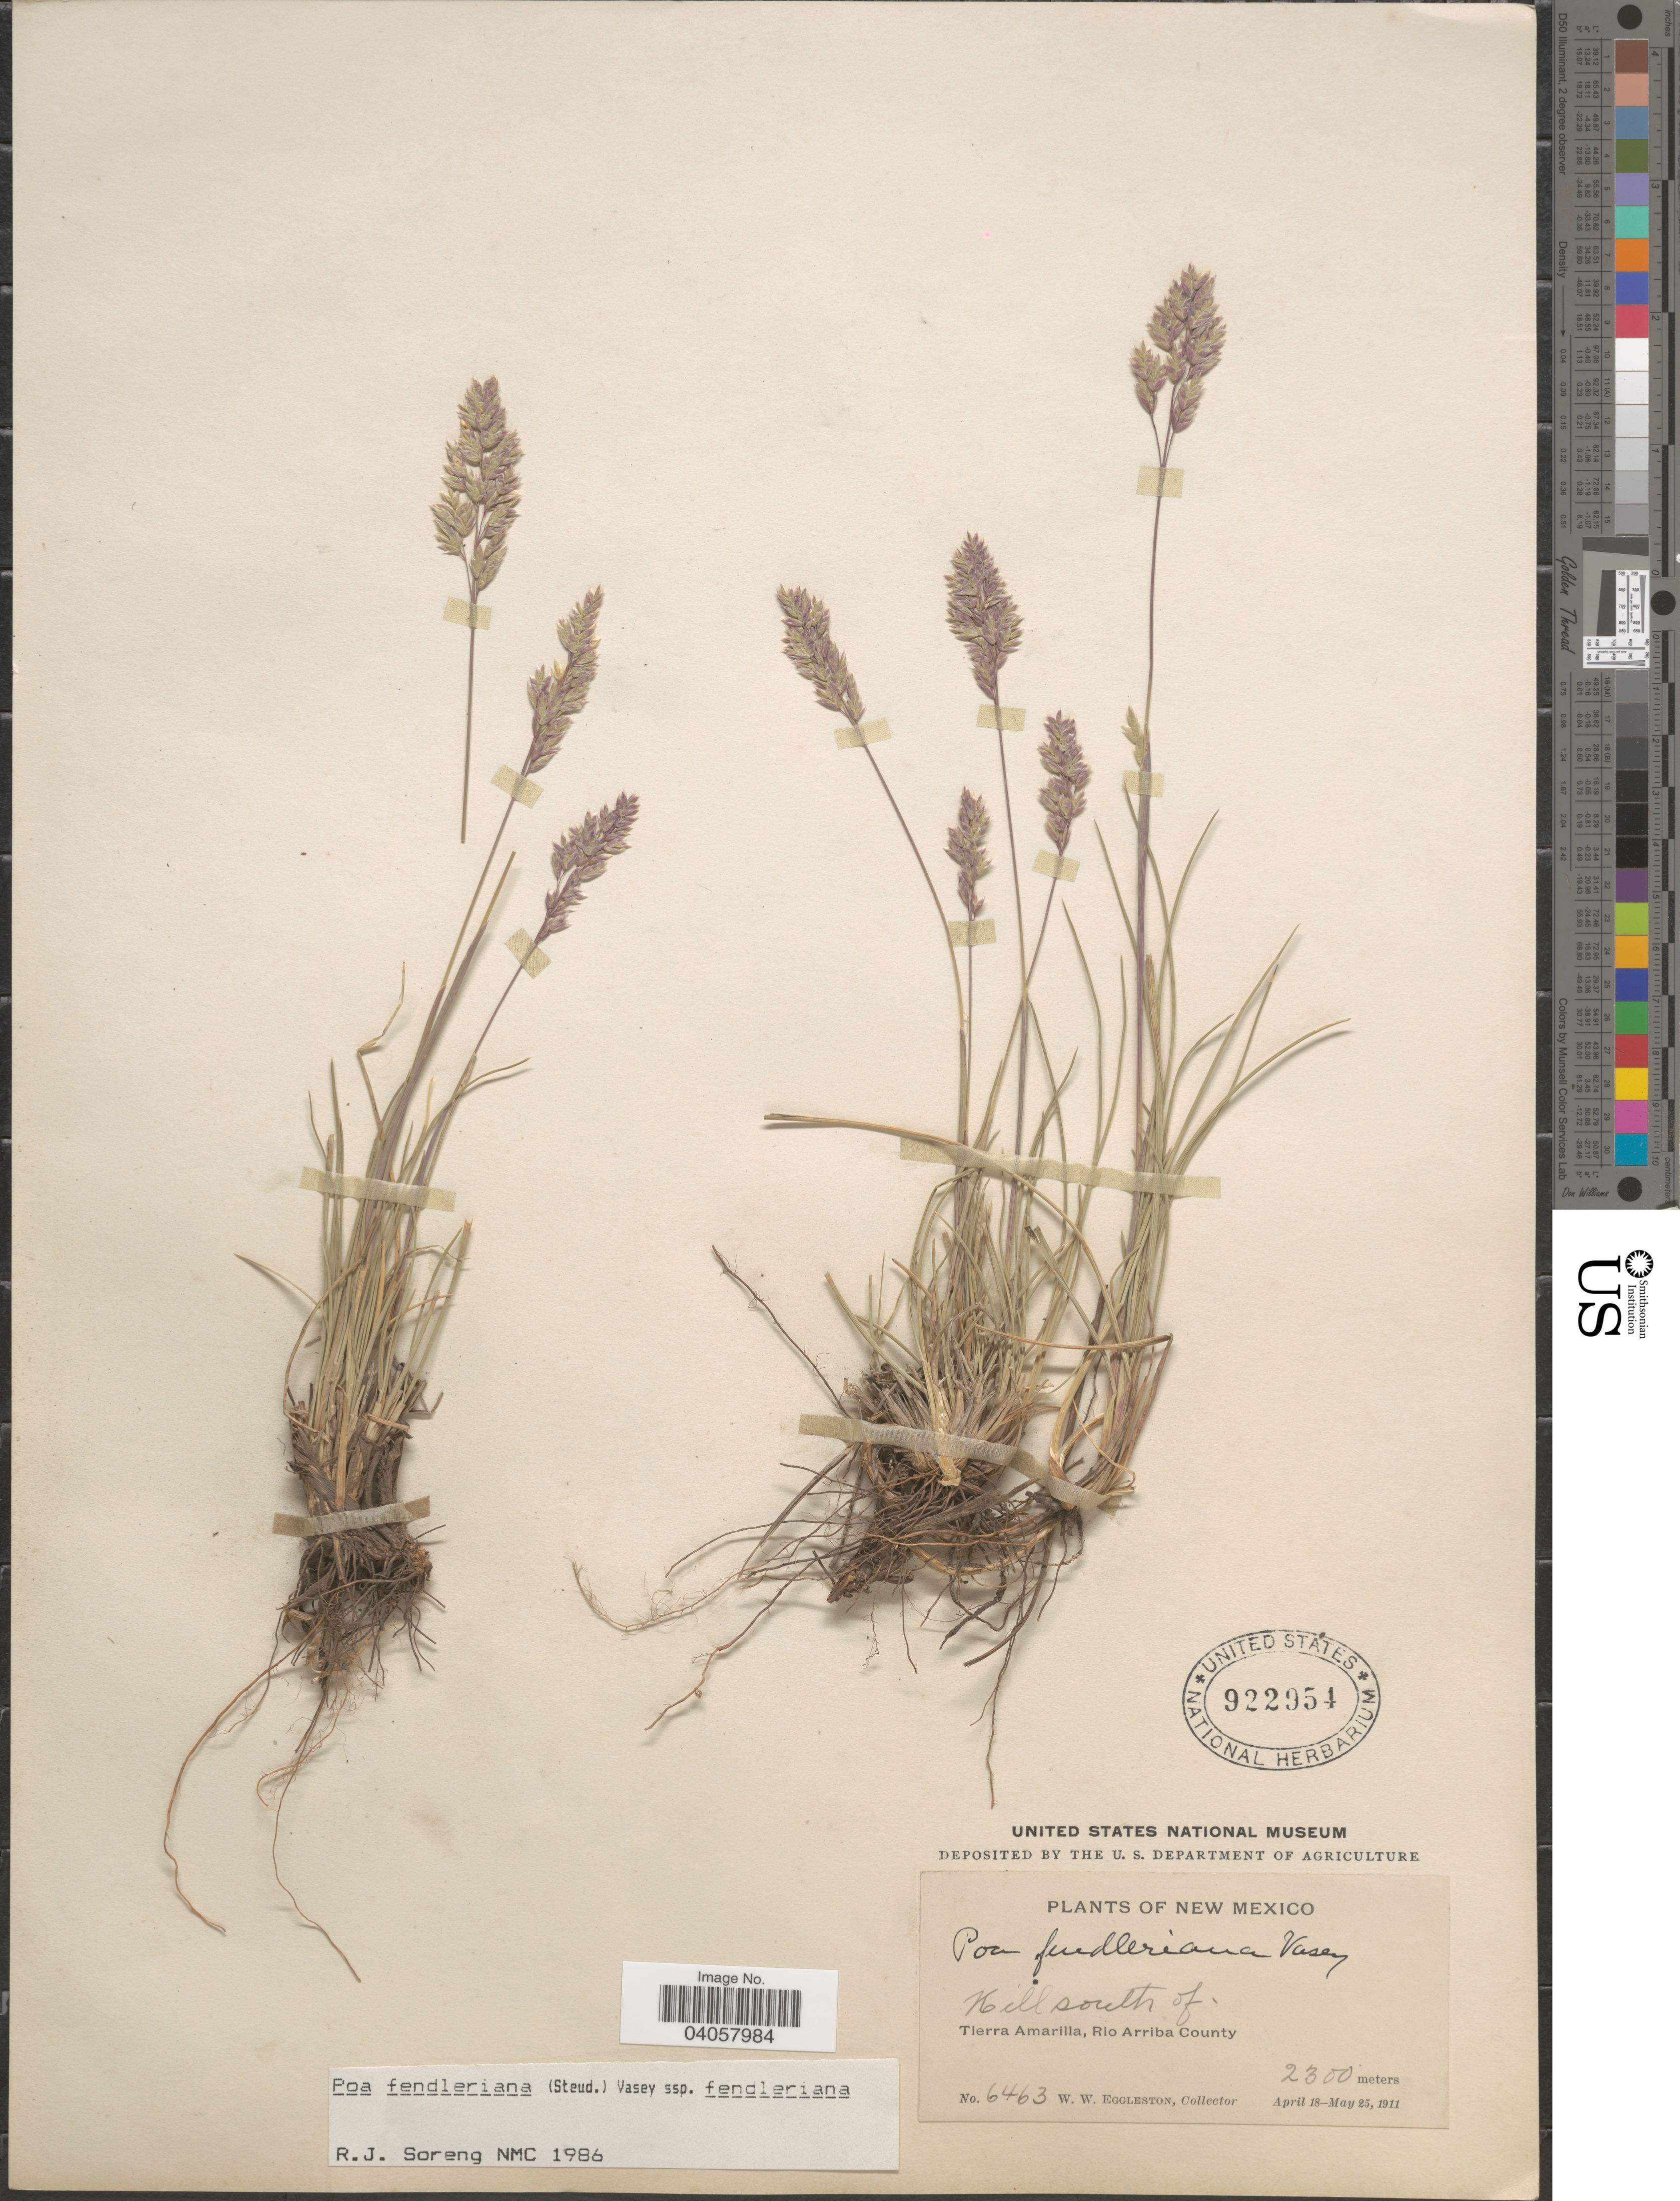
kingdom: Plantae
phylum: Tracheophyta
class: Liliopsida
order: Poales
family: Poaceae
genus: Poa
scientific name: Poa fendleriana subsp. longiligula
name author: (Scribn. & T.A. Williams) Soreng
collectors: W. W. Eggleston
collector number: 6463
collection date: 1911-04-18/1911-05-25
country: United States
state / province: New Mexico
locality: Hill south of Tierra Amarilla, Rio Arriba County.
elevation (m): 2300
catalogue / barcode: US 922954